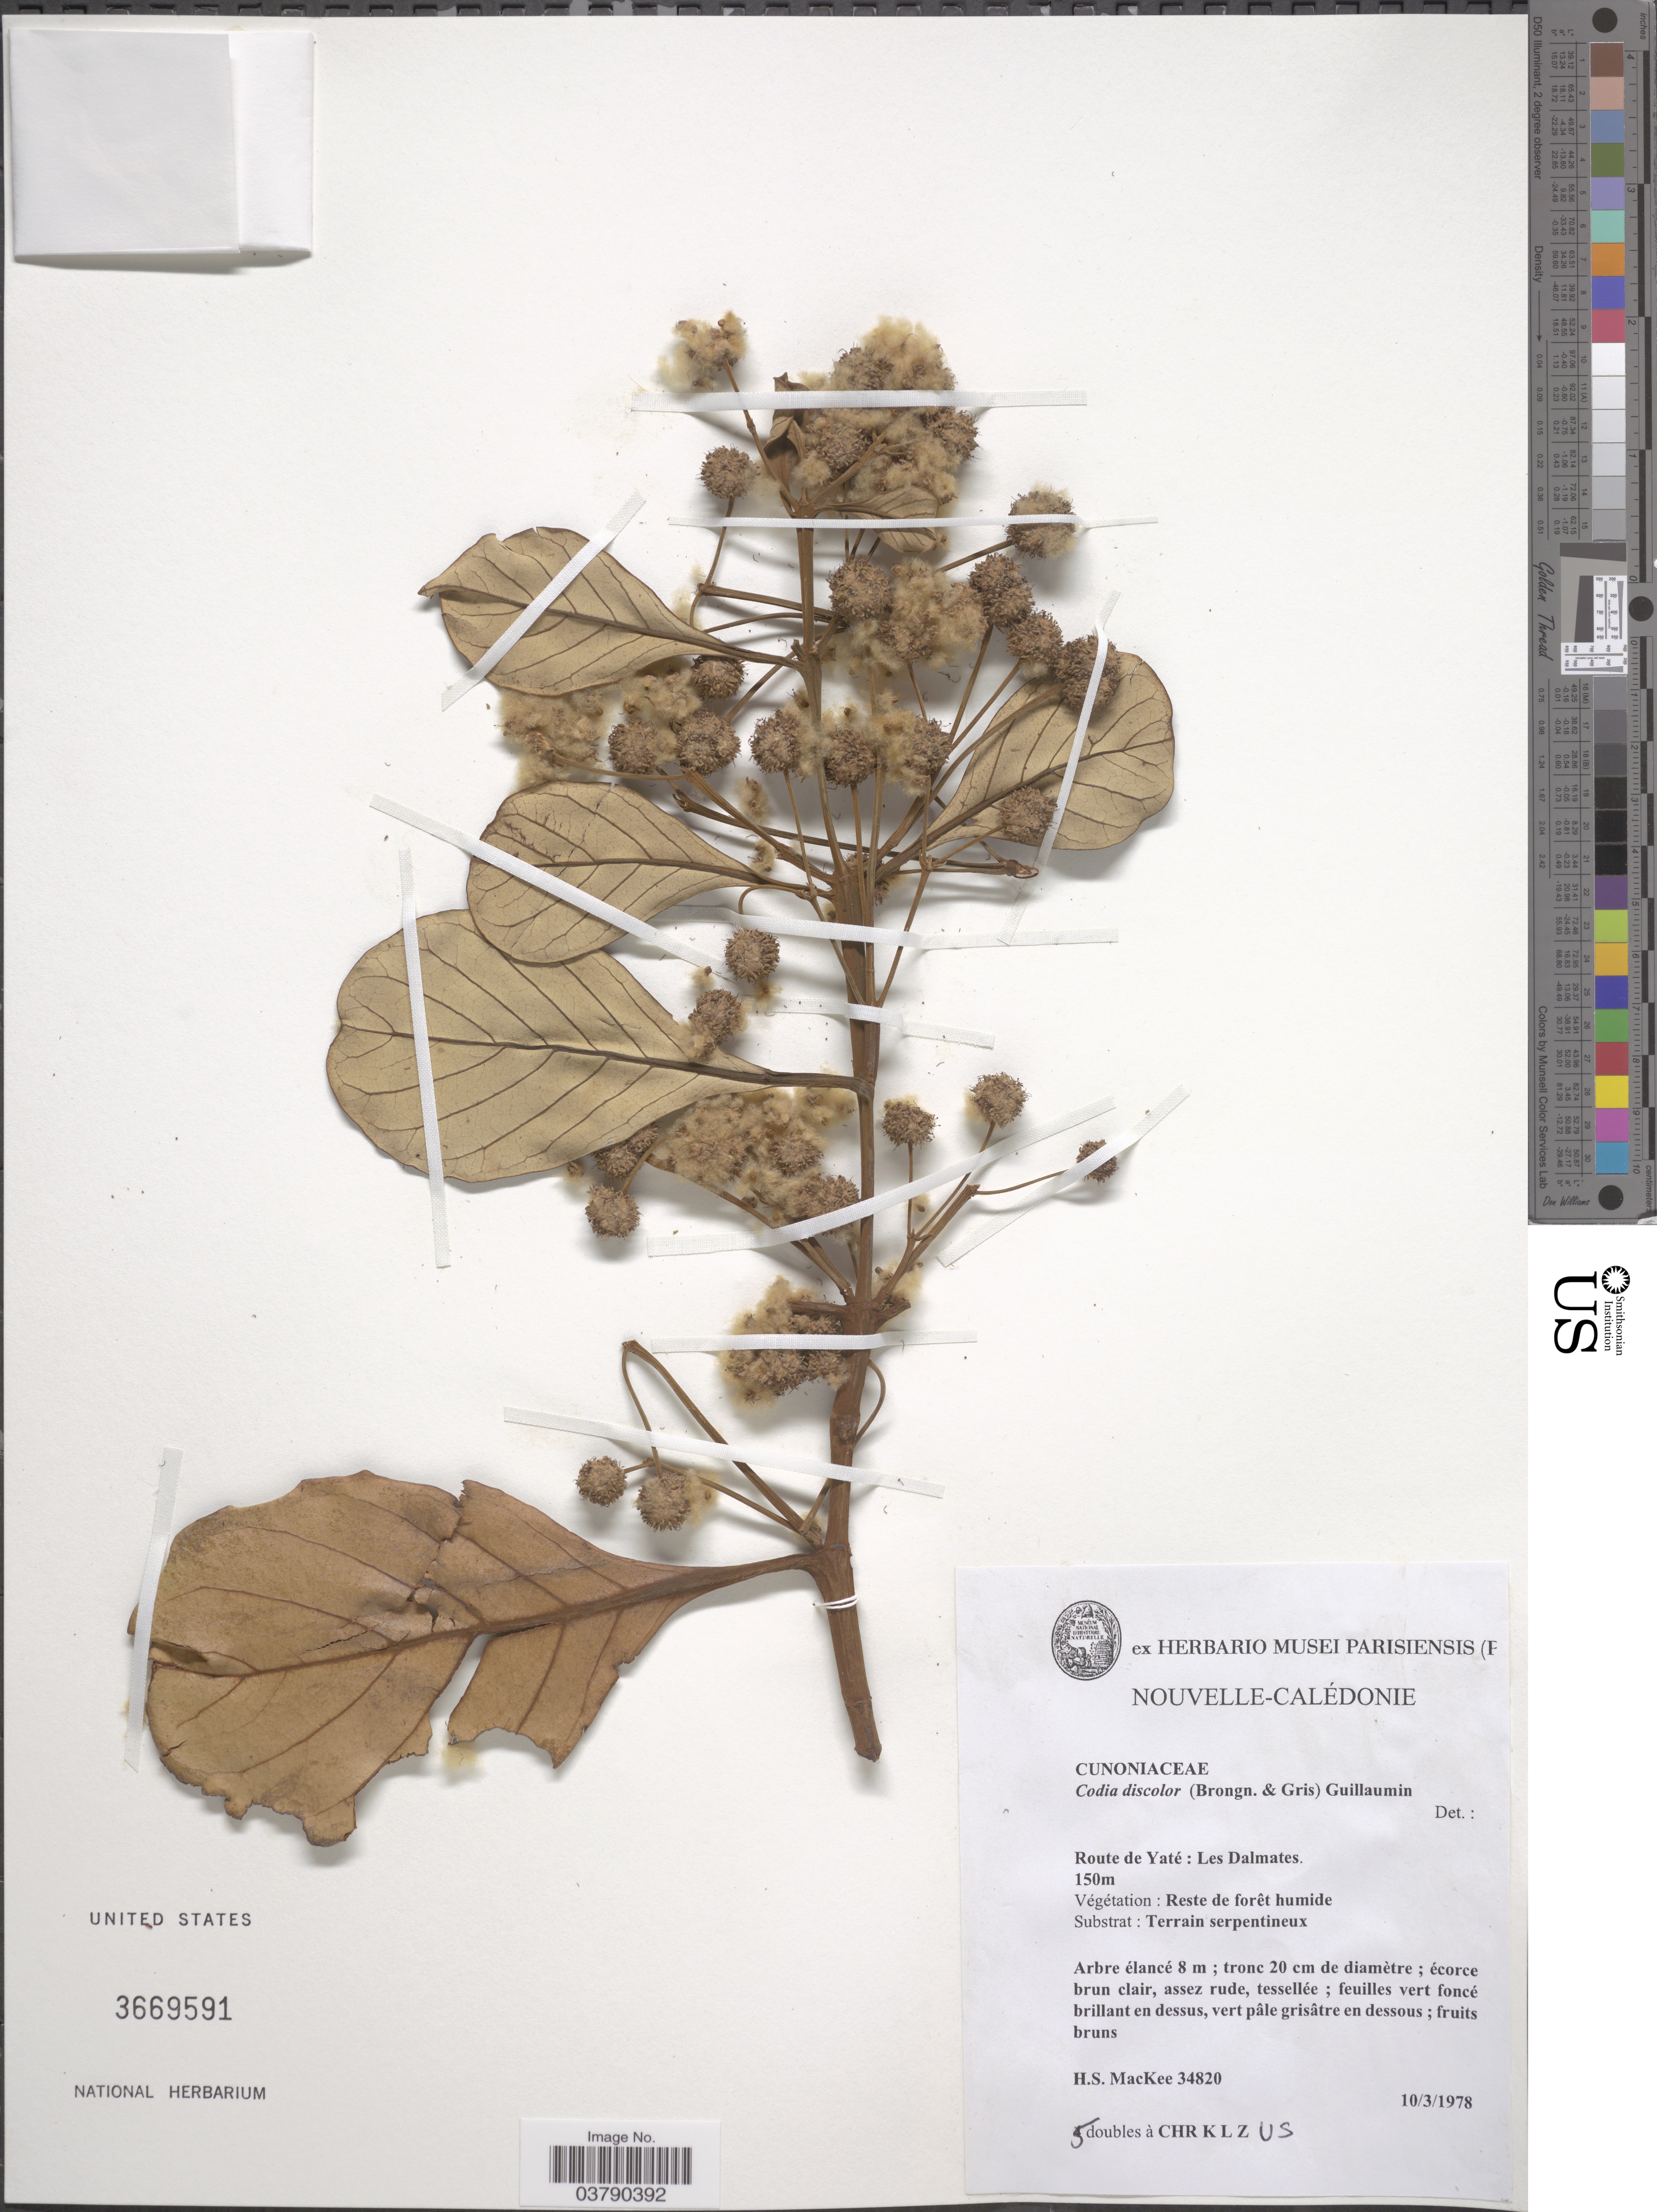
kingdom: Plantae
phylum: Tracheophyta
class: Magnoliopsida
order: Oxalidales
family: Cunoniaceae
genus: Codia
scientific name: Codia discolor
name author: (Brongn. & Gris) Guillaumin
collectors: H. S. MacKee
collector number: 34820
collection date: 1978-03-10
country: New Caledonia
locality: Nouvelle-Calédonie. Route de Yaté: Les Dalmates.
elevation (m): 150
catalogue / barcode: US 3669591